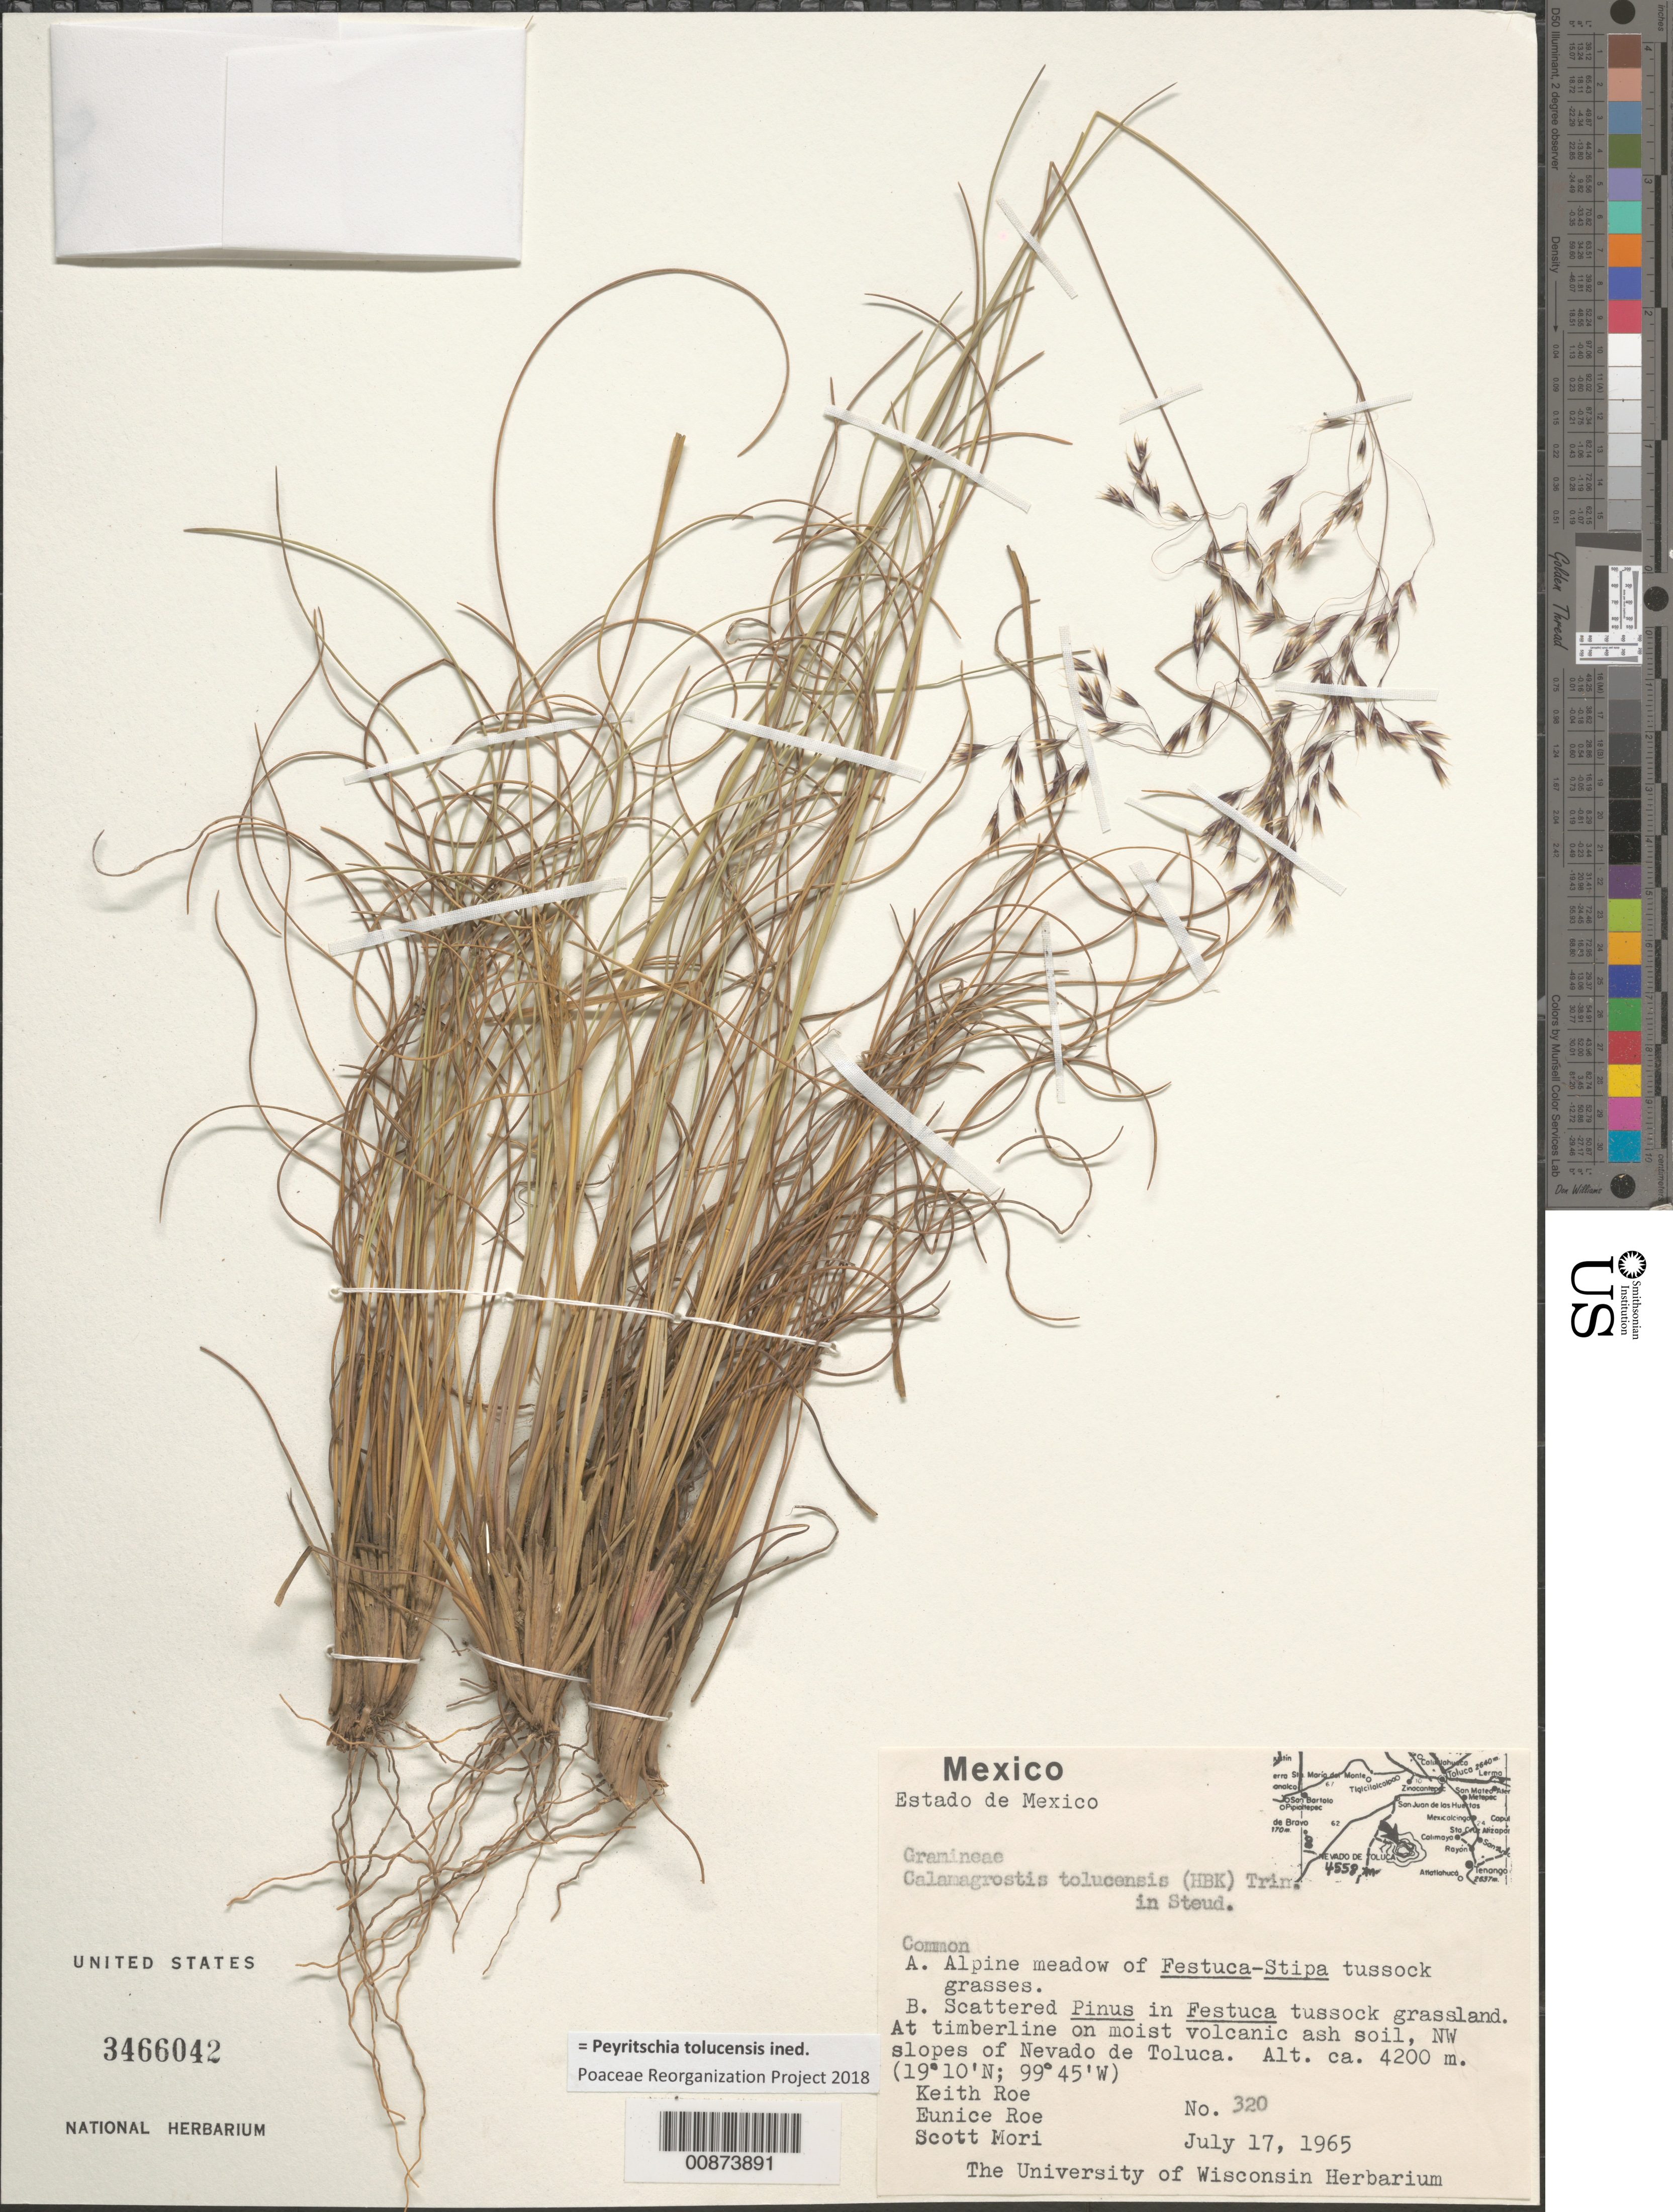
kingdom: Plantae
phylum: Tracheophyta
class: Liliopsida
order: Poales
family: Poaceae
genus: Peyritschia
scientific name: Peyritschia tolucensis ined.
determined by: Poaceae Reorganization Project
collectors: K. E. Roe, E. Roe & S. Mori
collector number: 320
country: Mexico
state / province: México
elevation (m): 4200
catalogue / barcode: US 3466042